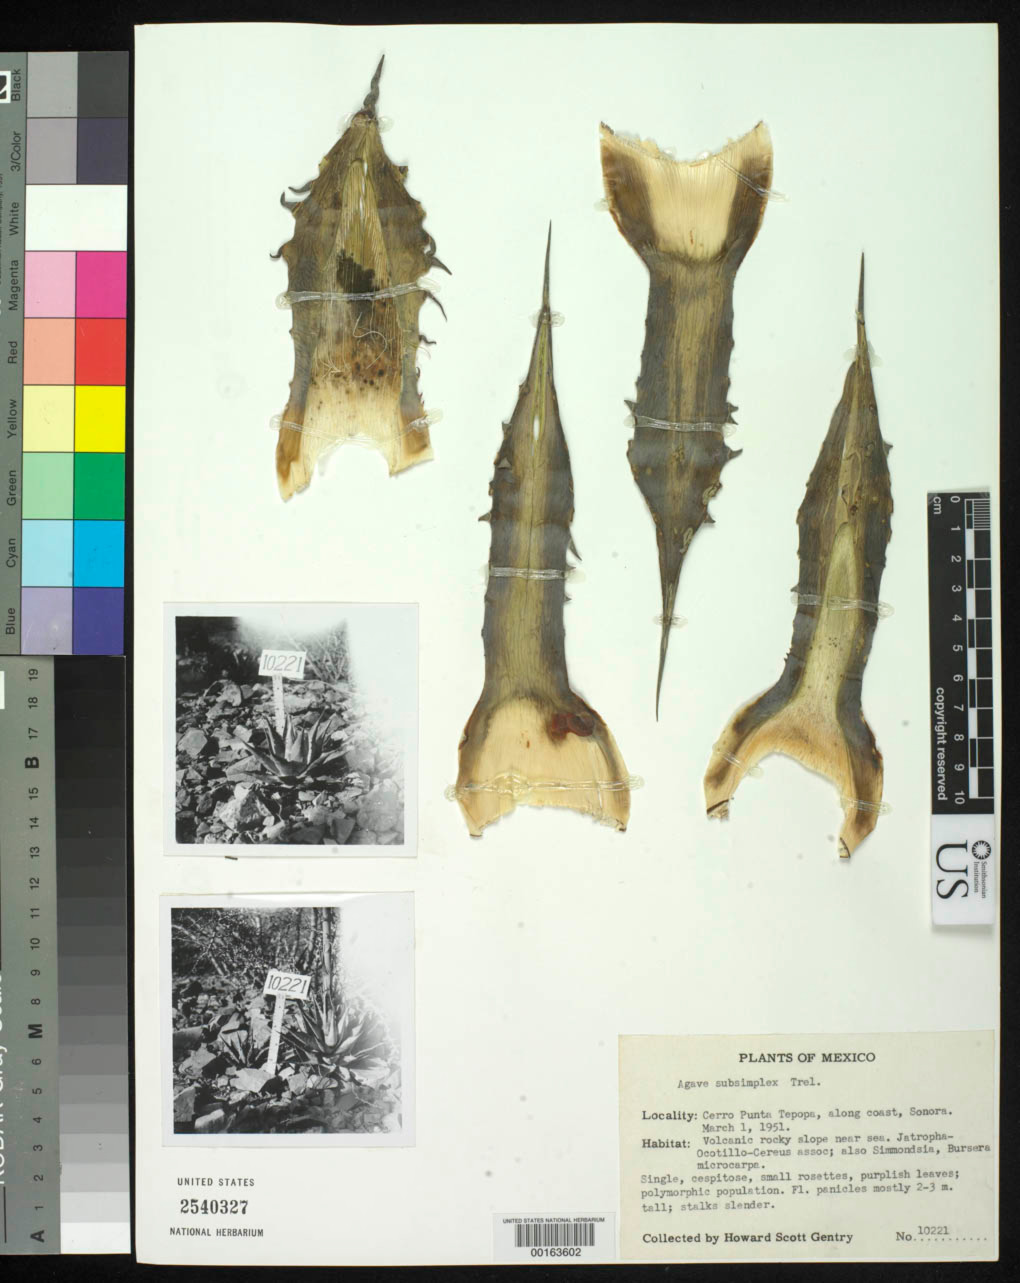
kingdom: Plantae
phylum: Tracheophyta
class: Liliopsida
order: Asparagales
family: Asparagaceae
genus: Agave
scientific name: Agave subsimplex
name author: Trel.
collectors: H. S. Gentry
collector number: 10221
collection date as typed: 01 Mar 1951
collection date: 1951-03-01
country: Mexico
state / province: Sonora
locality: Cerro punta tepopa, along coast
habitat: Volcanic rocky slope near sea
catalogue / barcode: US 2540327